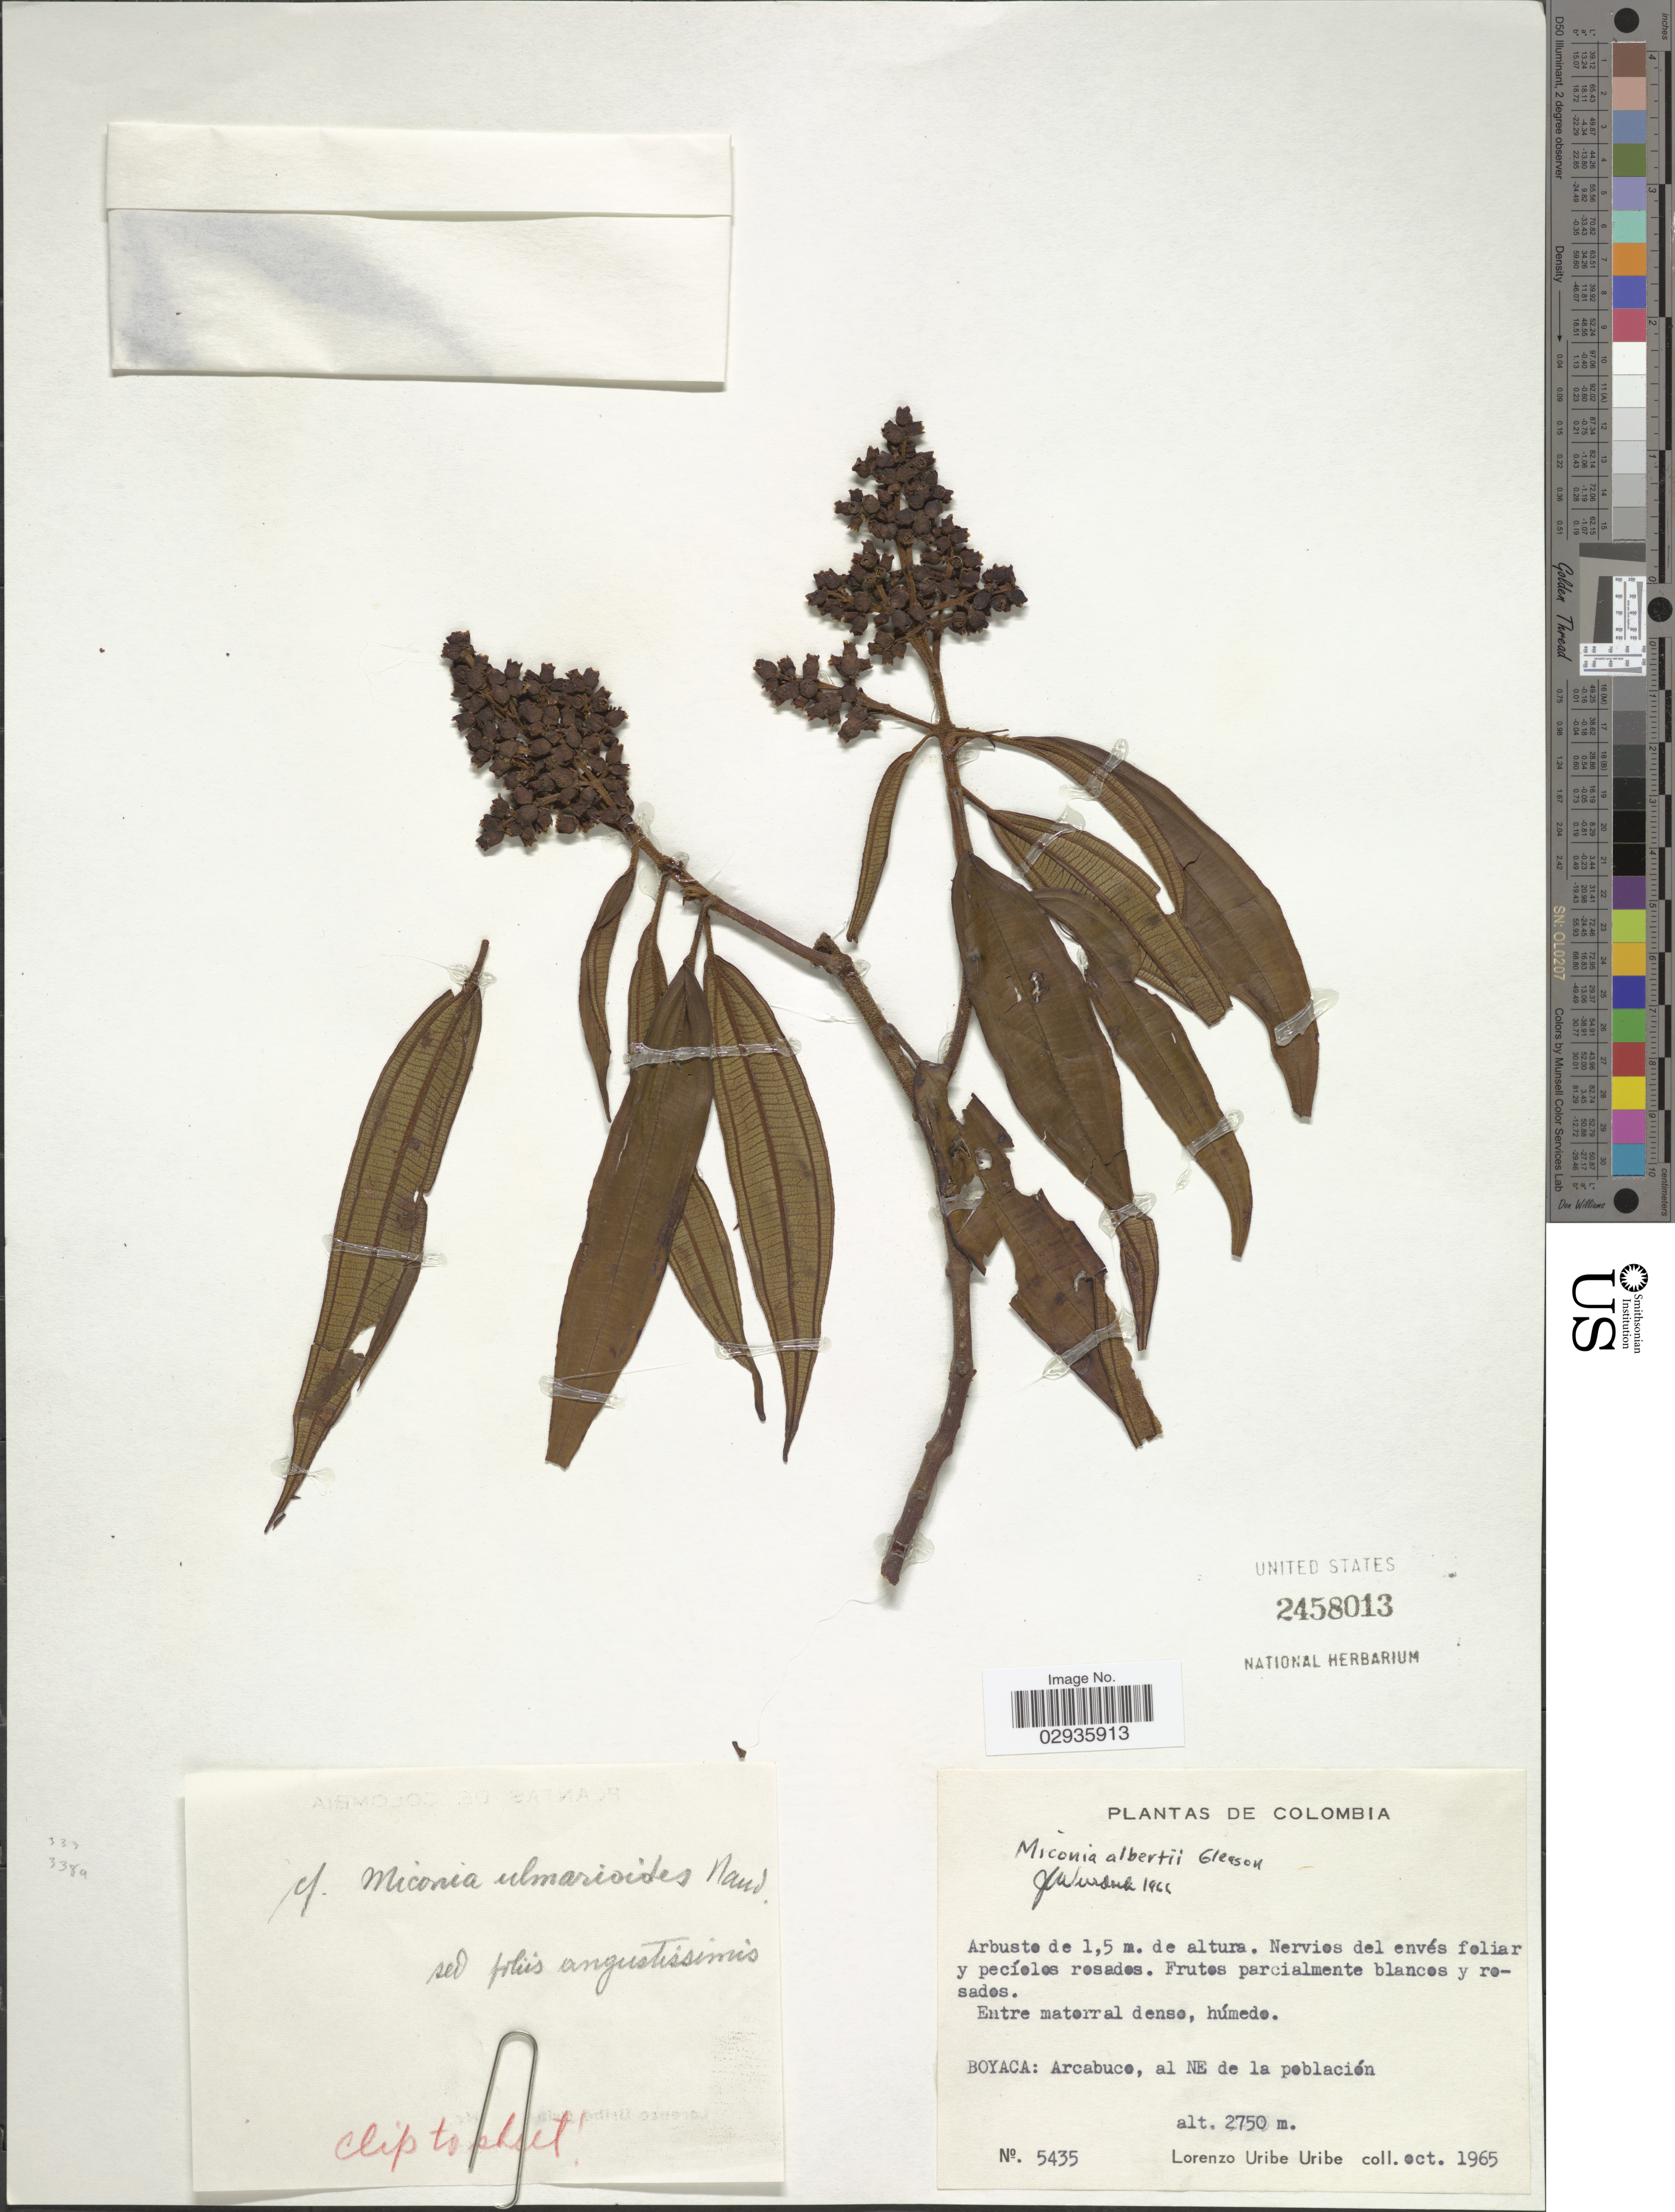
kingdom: Plantae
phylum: Tracheophyta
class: Magnoliopsida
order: Myrtales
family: Melastomataceae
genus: Miconia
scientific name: Miconia alberti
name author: Gleason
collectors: L. Uribe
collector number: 5435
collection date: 1965-10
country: Colombia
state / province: Boyacá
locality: Arcabuco, al NE de la población.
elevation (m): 2750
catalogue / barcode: US 2458013